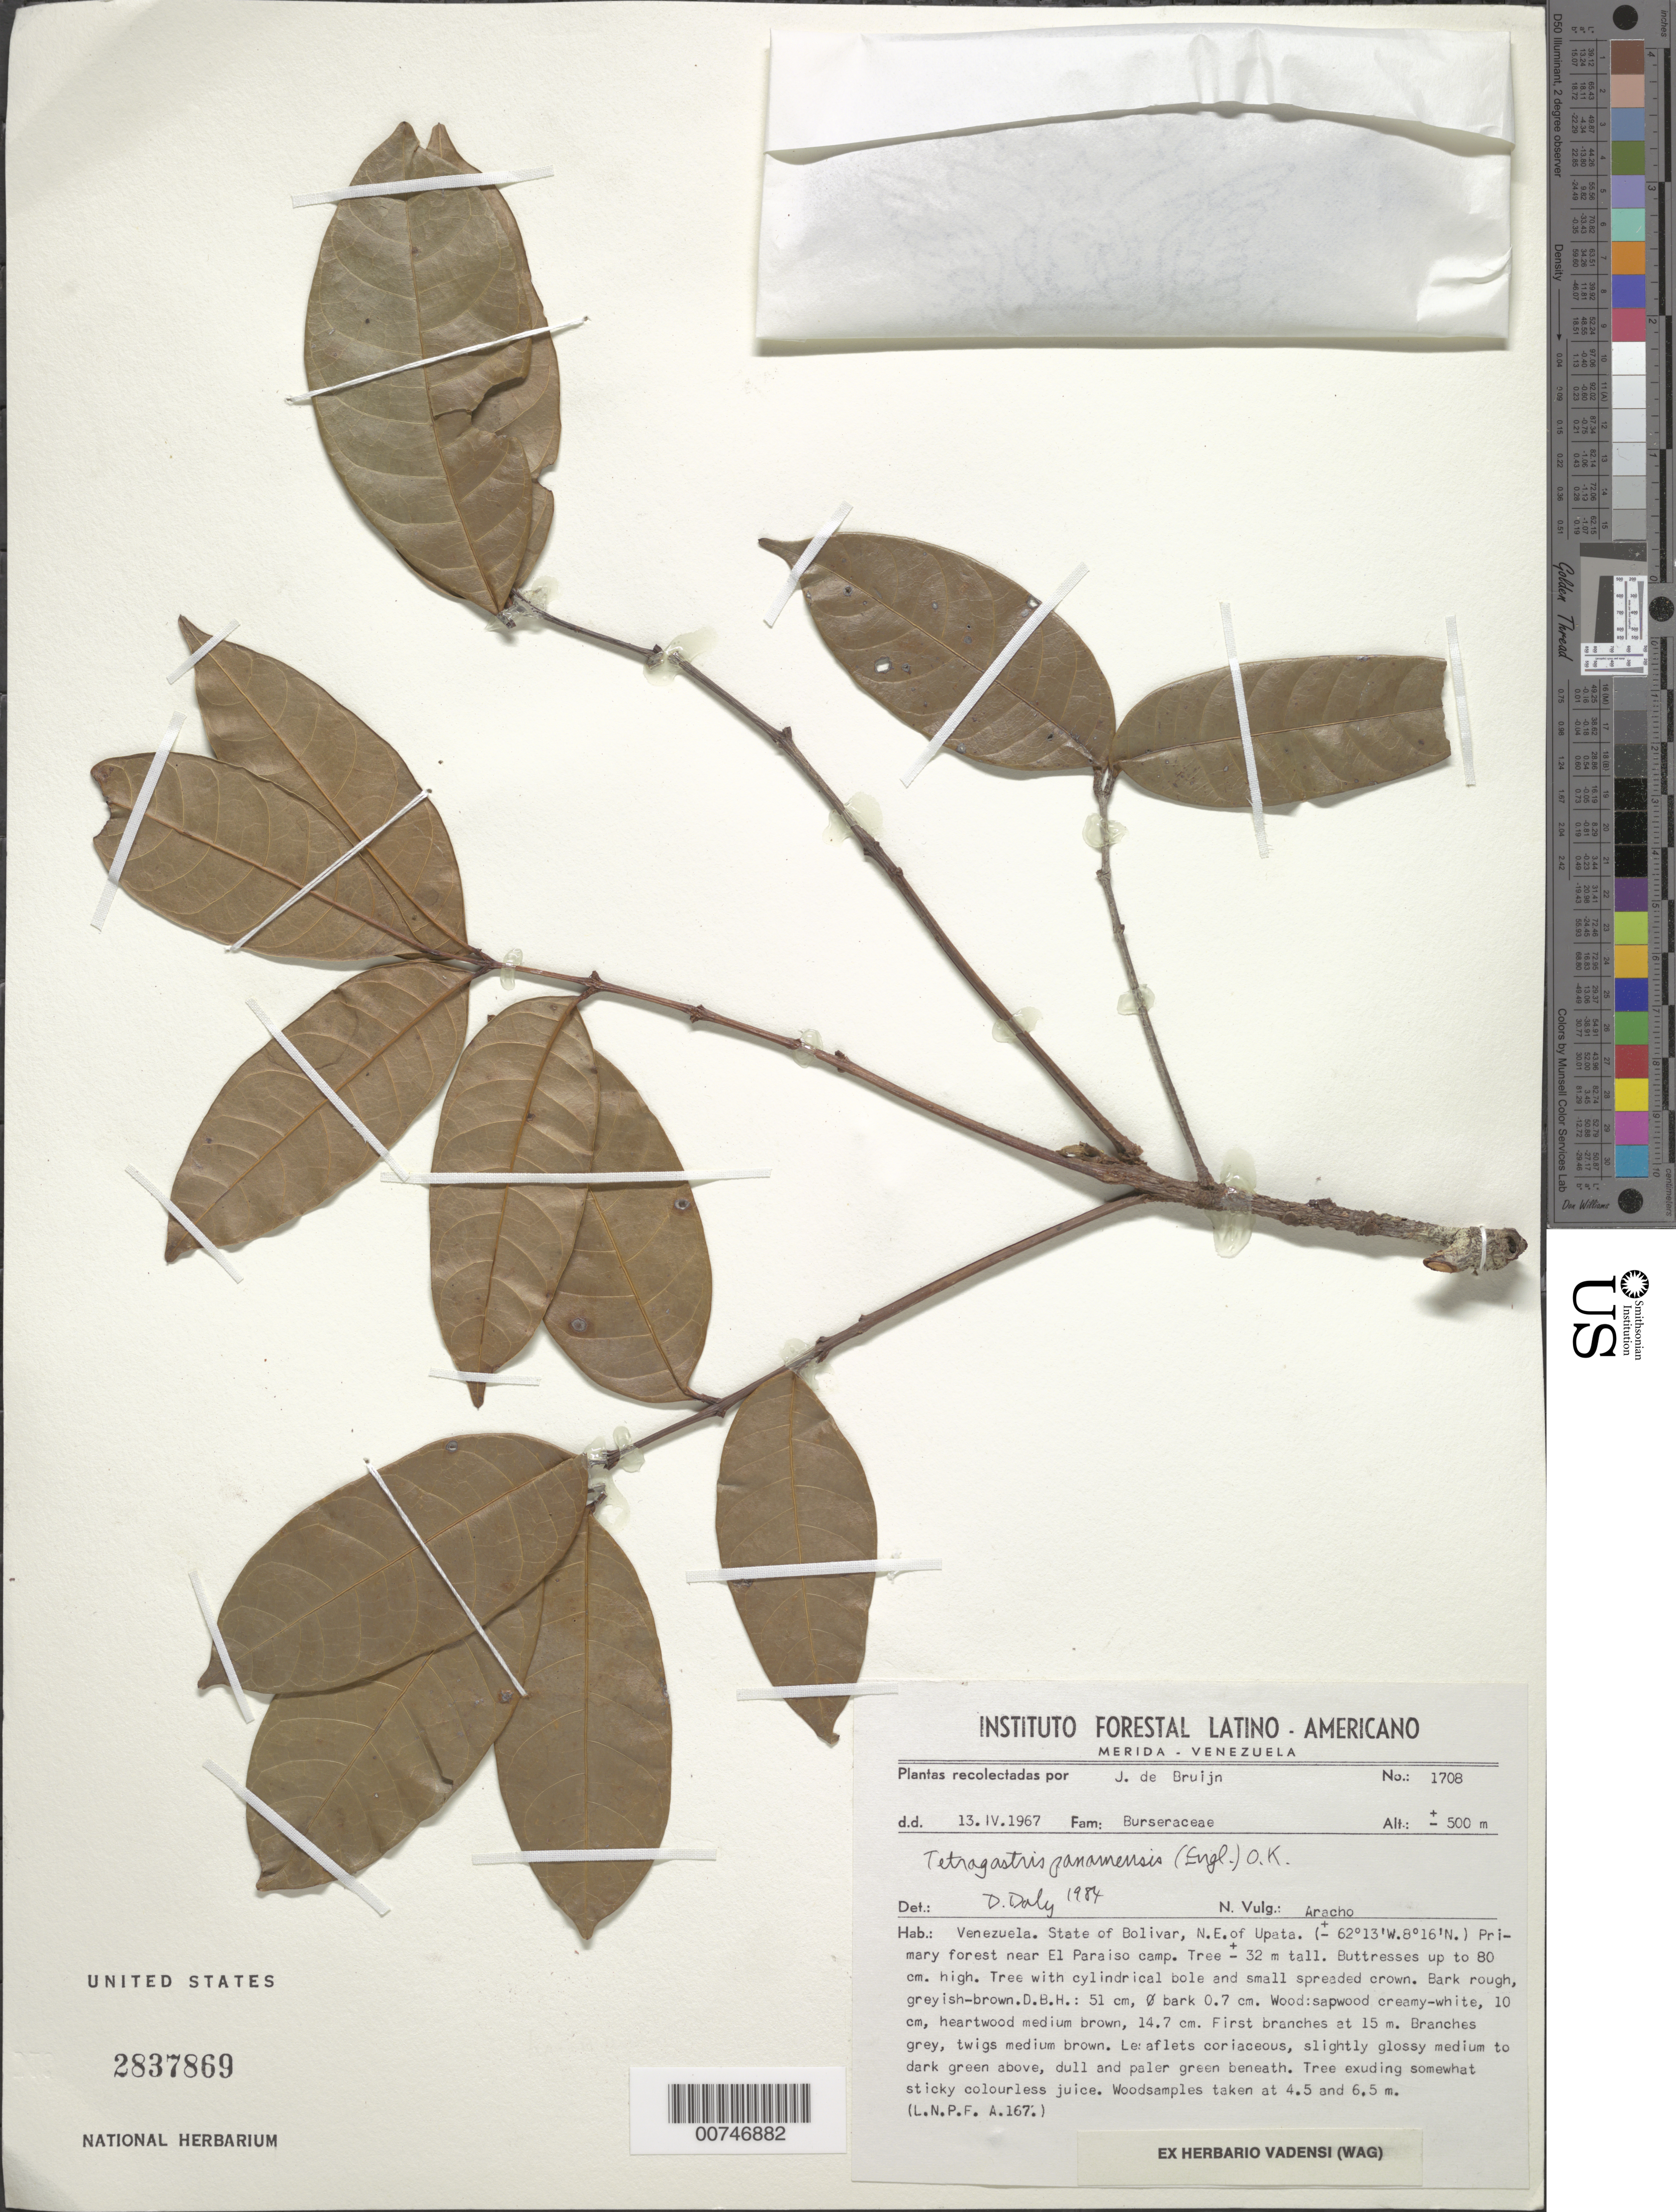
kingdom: Plantae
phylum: Tracheophyta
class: Magnoliopsida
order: Sapindales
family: Burseraceae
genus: Protium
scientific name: Protium stevensonii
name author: (Standl.) Daly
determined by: Daly, Douglas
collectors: J. Bruijn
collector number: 1708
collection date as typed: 13-Apr-67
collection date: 1967-04-13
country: Venezuela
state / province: Bolívar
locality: Upata, NE of, near El Paraiso camp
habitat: Primary forest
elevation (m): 500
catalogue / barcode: US 2837869